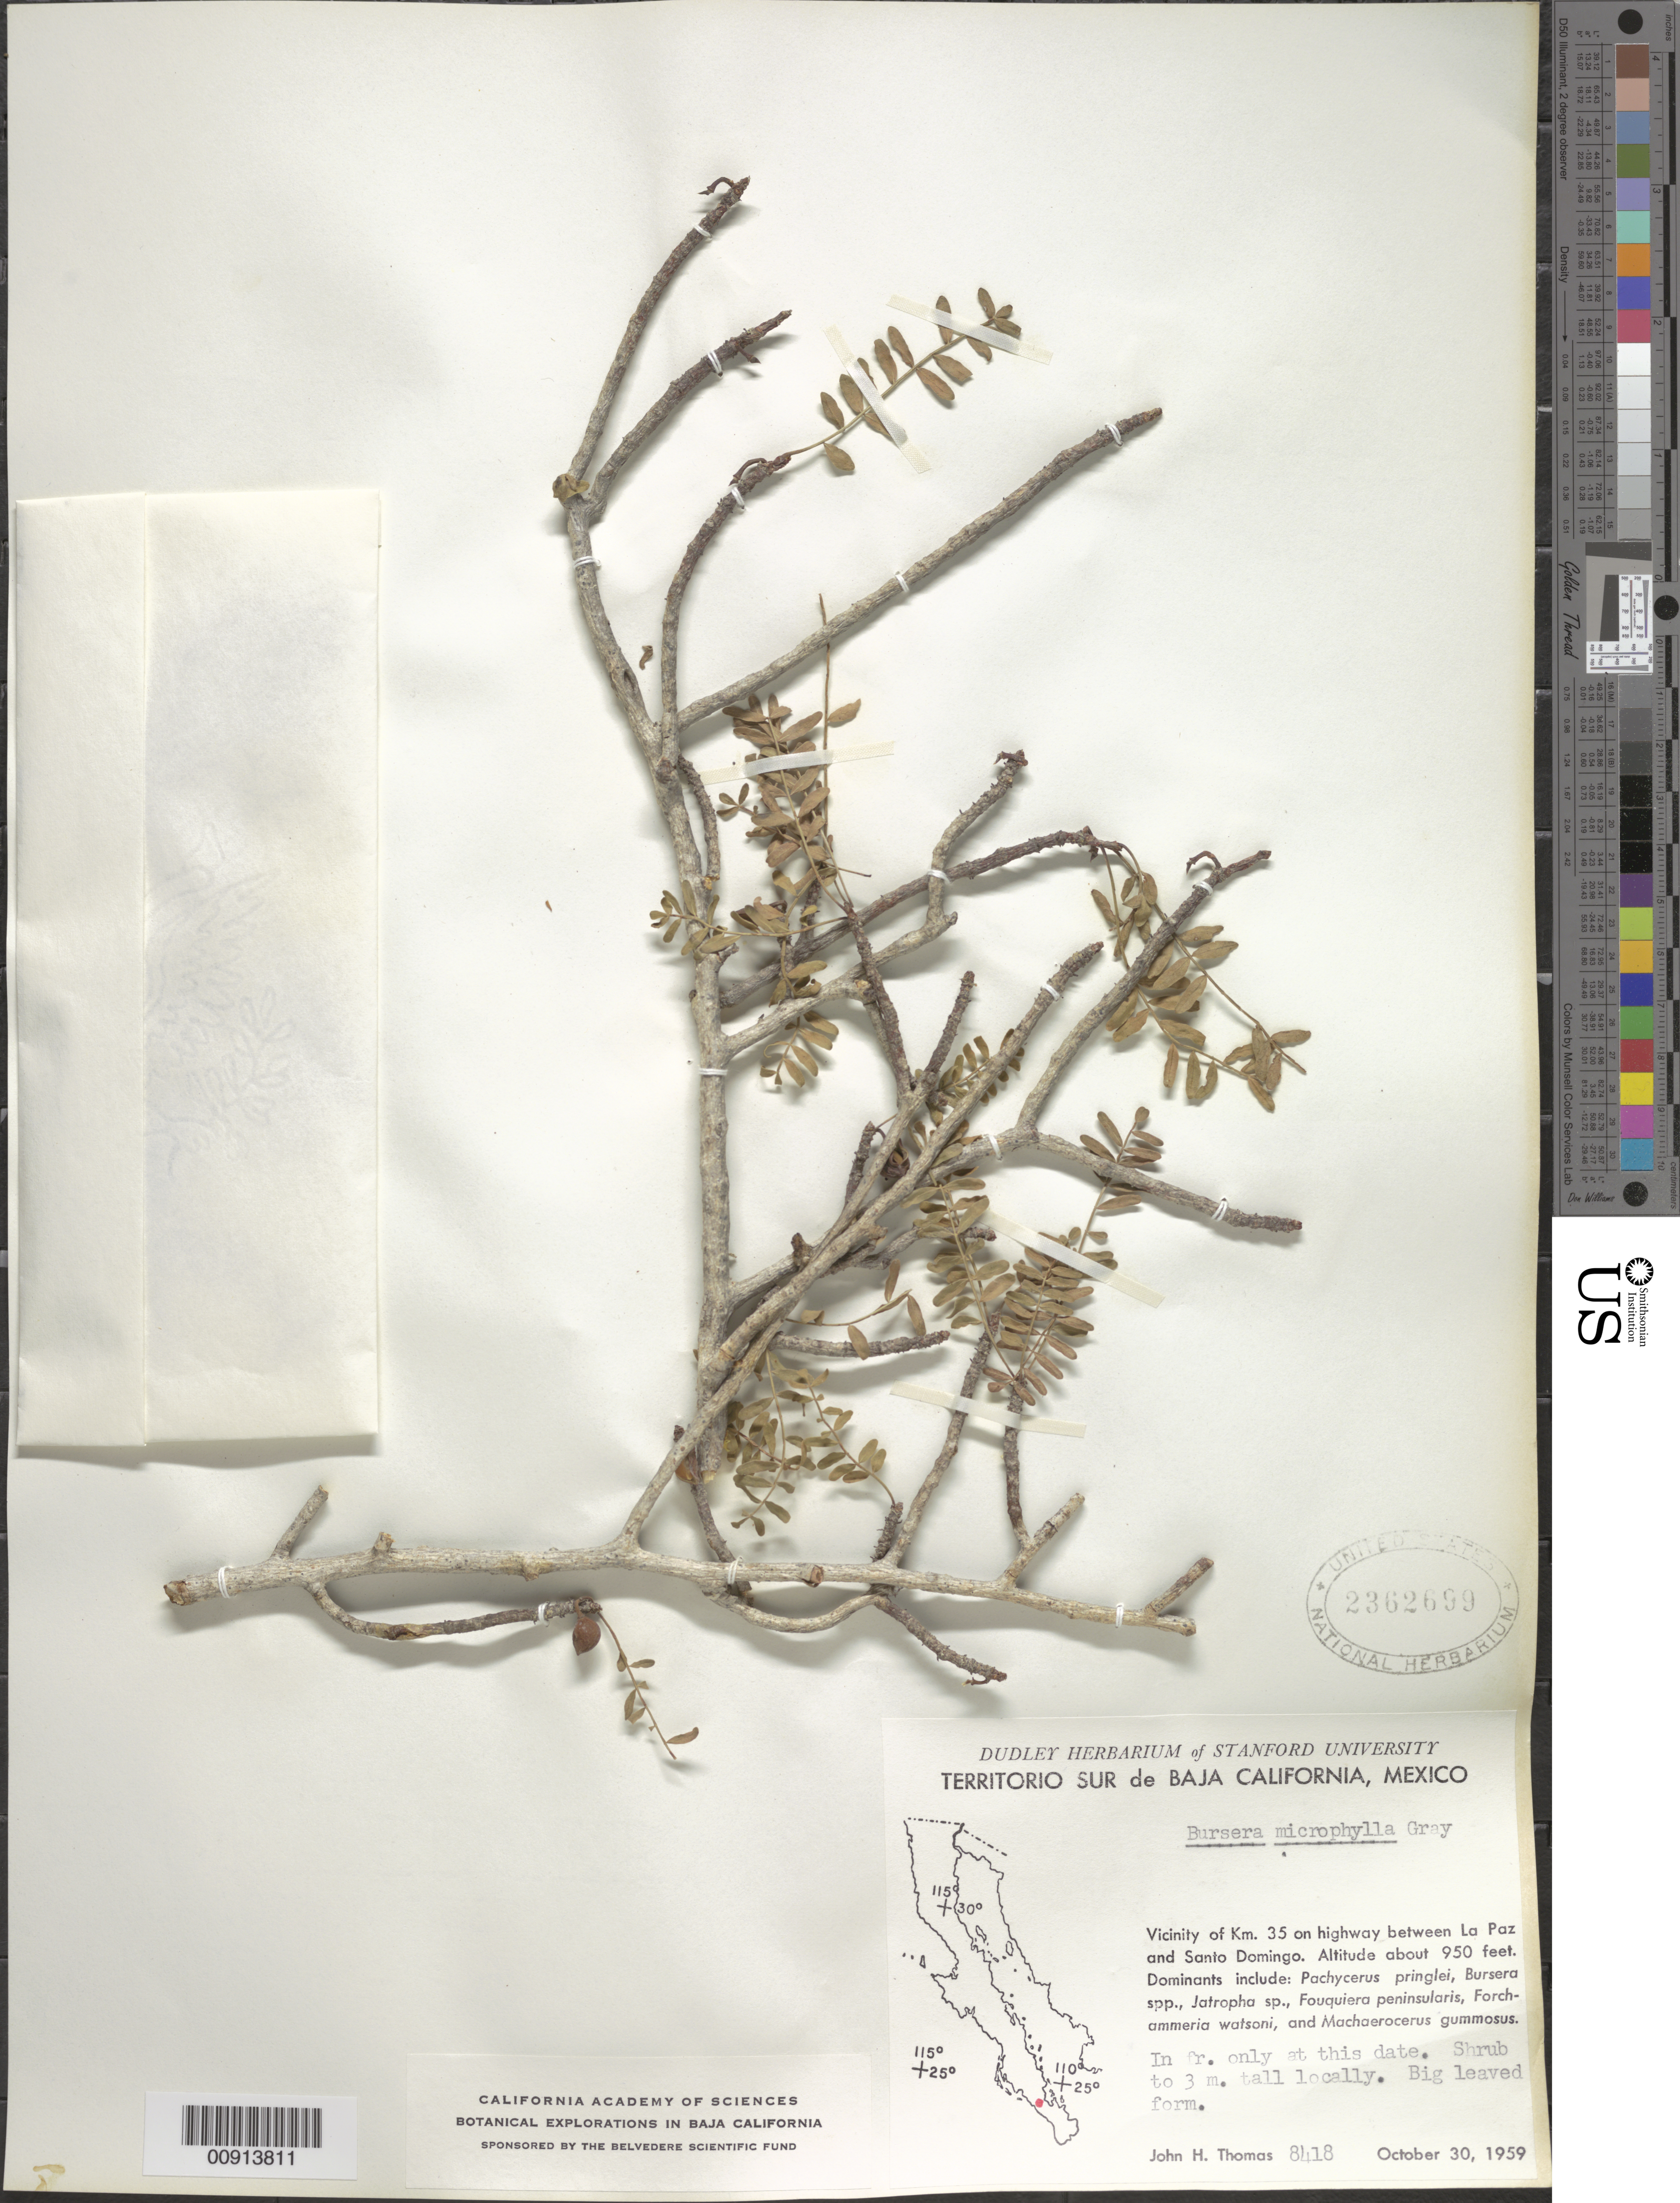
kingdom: Plantae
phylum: Tracheophyta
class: Magnoliopsida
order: Sapindales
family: Burseraceae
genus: Bursera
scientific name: Bursera microphylla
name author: A. Gray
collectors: J. H. Thomas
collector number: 8418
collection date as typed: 30 Oct 1959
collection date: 1959-10-30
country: Mexico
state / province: Baja California Sur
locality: Vicinity of Km. 35 on highway between La Paz and Santo Domingo. Territorio Sur de Baja California.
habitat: Dominants include: Pachyerus pringlei, Bursera spp., Jatropha sp., Fouquiera peninsularis, Forchammeria watsoni, and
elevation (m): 290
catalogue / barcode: US 2362699